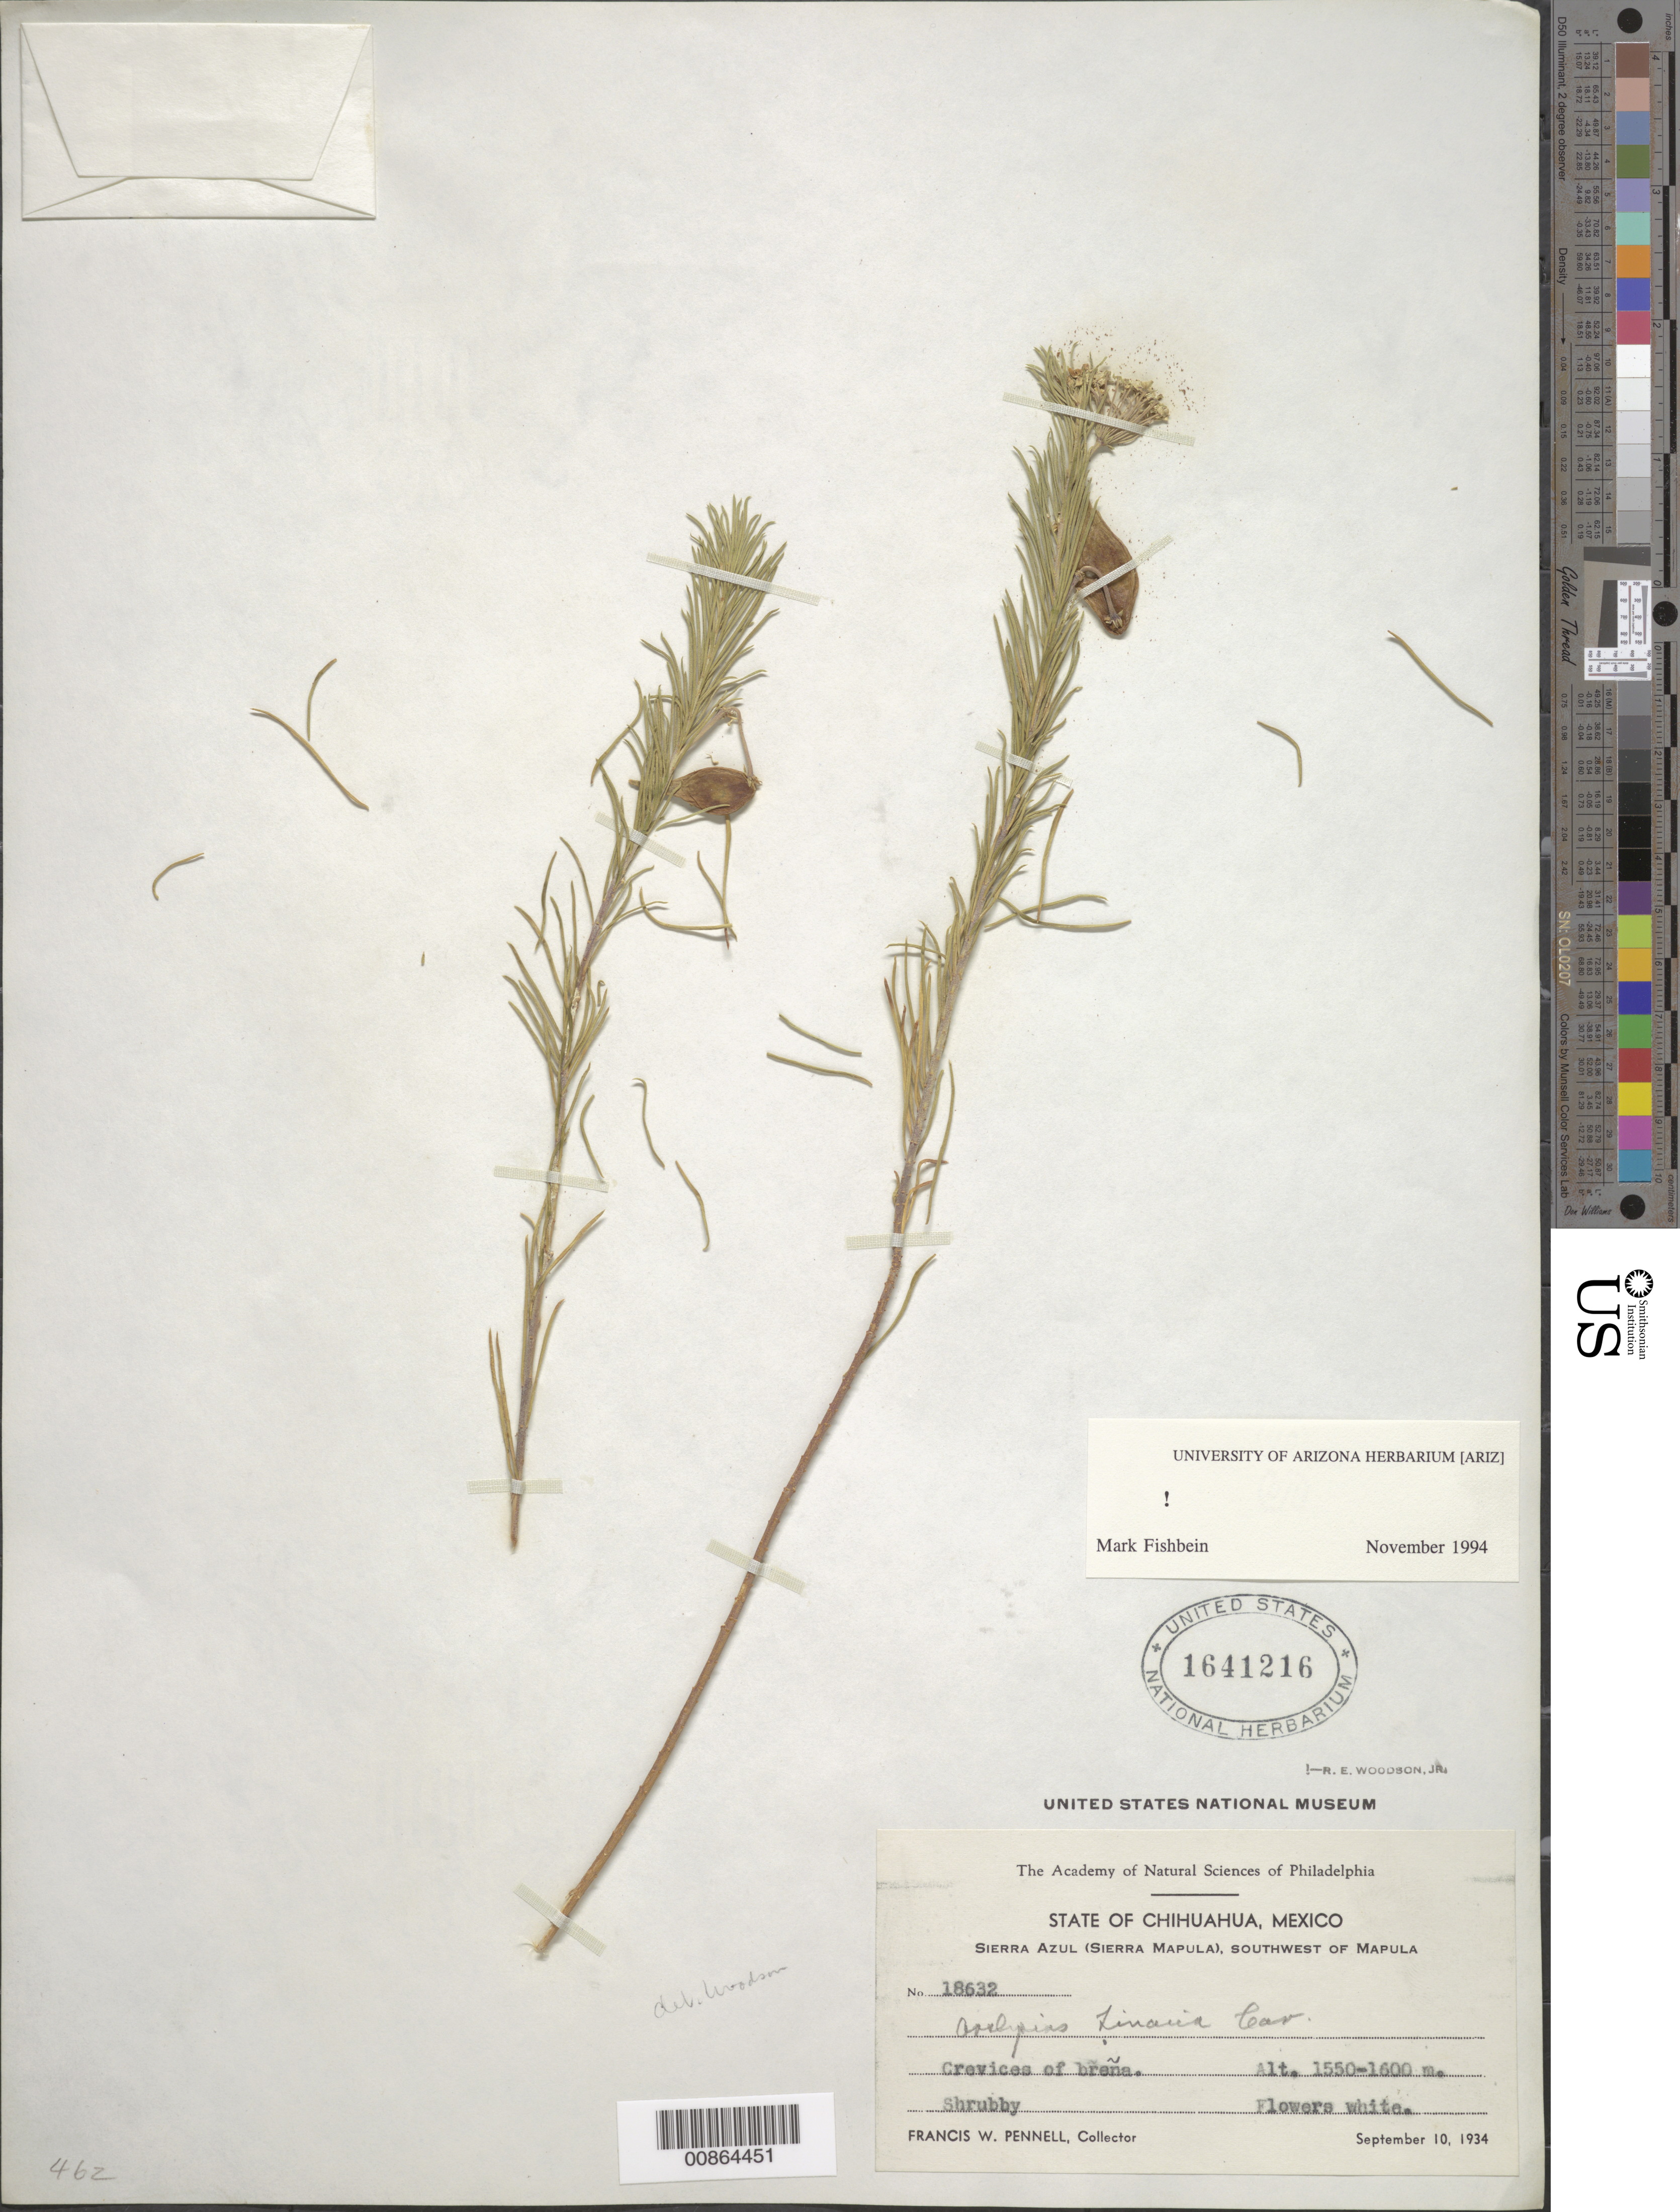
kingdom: Plantae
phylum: Tracheophyta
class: Magnoliopsida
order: Gentianales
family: Apocynaceae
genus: Asclepias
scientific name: Asclepias linaria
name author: Cav.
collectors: F. W. Pennell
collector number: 18632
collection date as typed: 10 Sep 1934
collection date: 1934-09-10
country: Mexico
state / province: Chihuahua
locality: Sierra Azul (Sierra Mapula), Southwest of Mapula, Chihuahua.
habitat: Crevices of breña.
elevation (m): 1600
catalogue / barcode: US 1641216